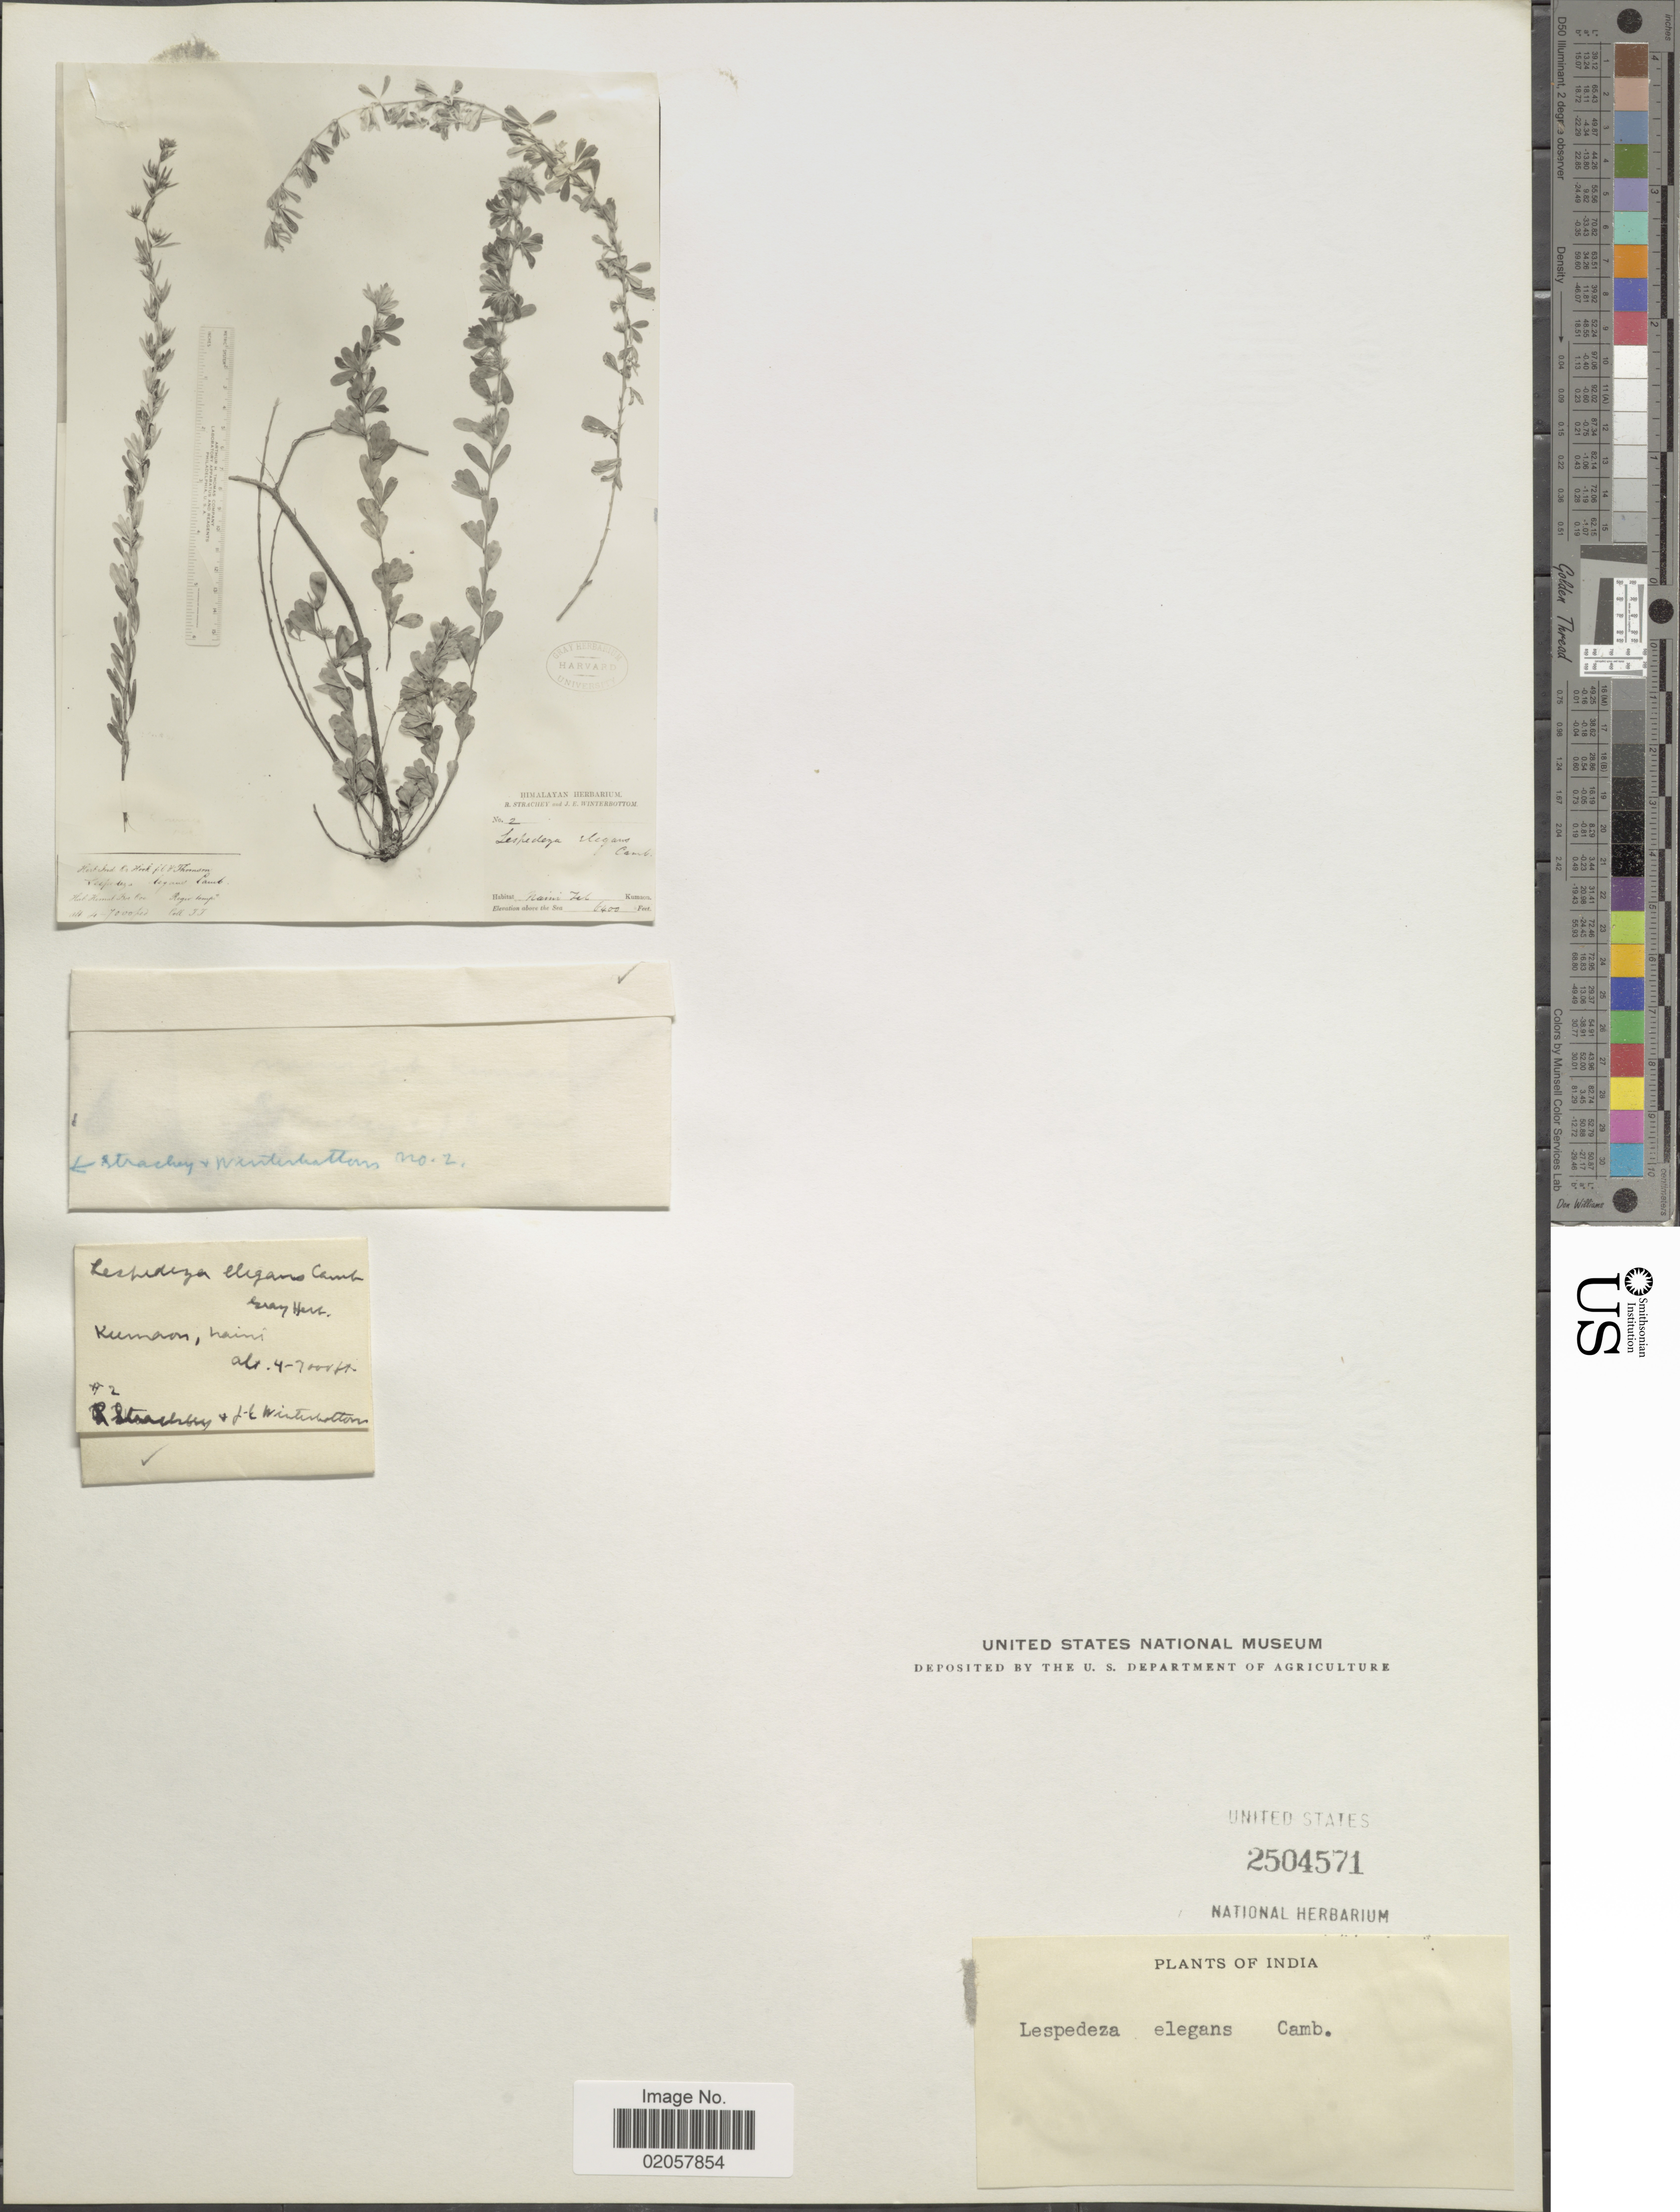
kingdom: Plantae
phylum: Tracheophyta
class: Magnoliopsida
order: Fabales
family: Fabaceae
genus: Lespedeza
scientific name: Lespedeza elegans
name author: Cambess.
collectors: Strachey & J. Winterbottom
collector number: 2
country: India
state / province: Uttarakhand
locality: Kumaun, Naini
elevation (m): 1951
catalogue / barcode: US 2504571